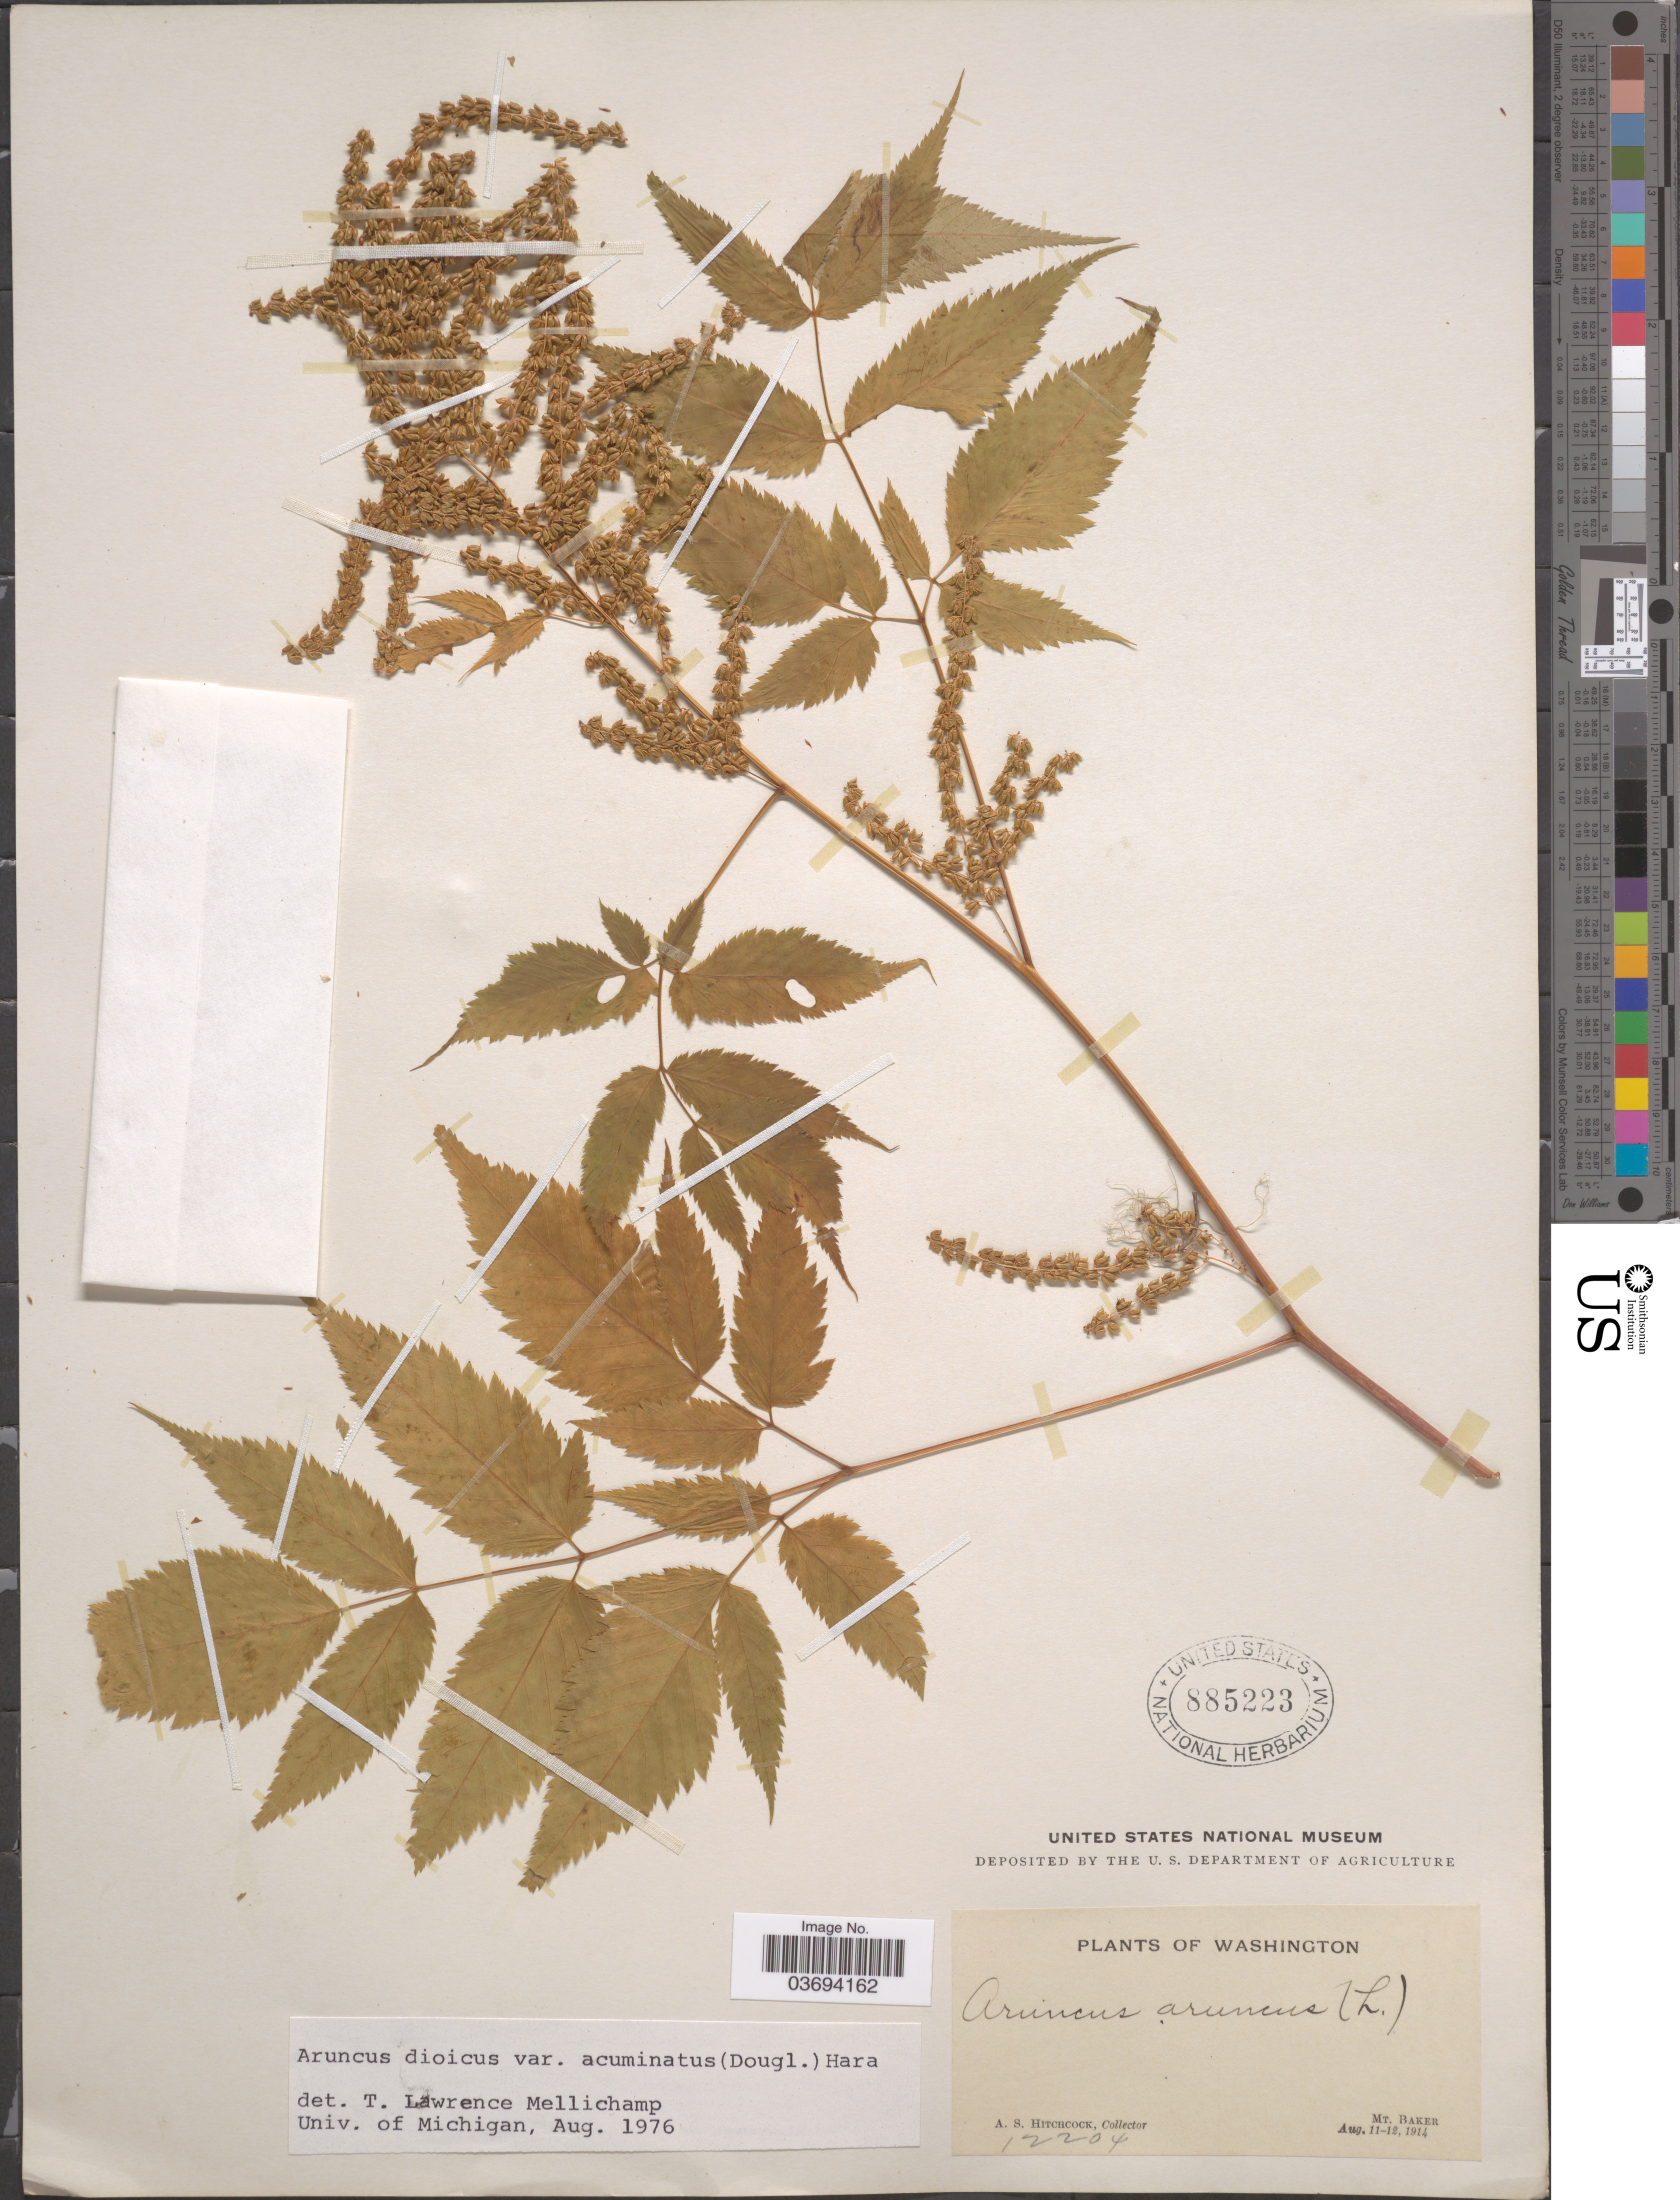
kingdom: Plantae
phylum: Tracheophyta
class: Magnoliopsida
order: Rosales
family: Rosaceae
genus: Aruncus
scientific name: Aruncus dioicus var. acuminatus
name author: (Rydb.) H. Hara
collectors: A. S. Hitchcock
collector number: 12204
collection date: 1914-08-11/1914-08-12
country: United States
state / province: Washington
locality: Mt. Baker.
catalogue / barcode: US 885223